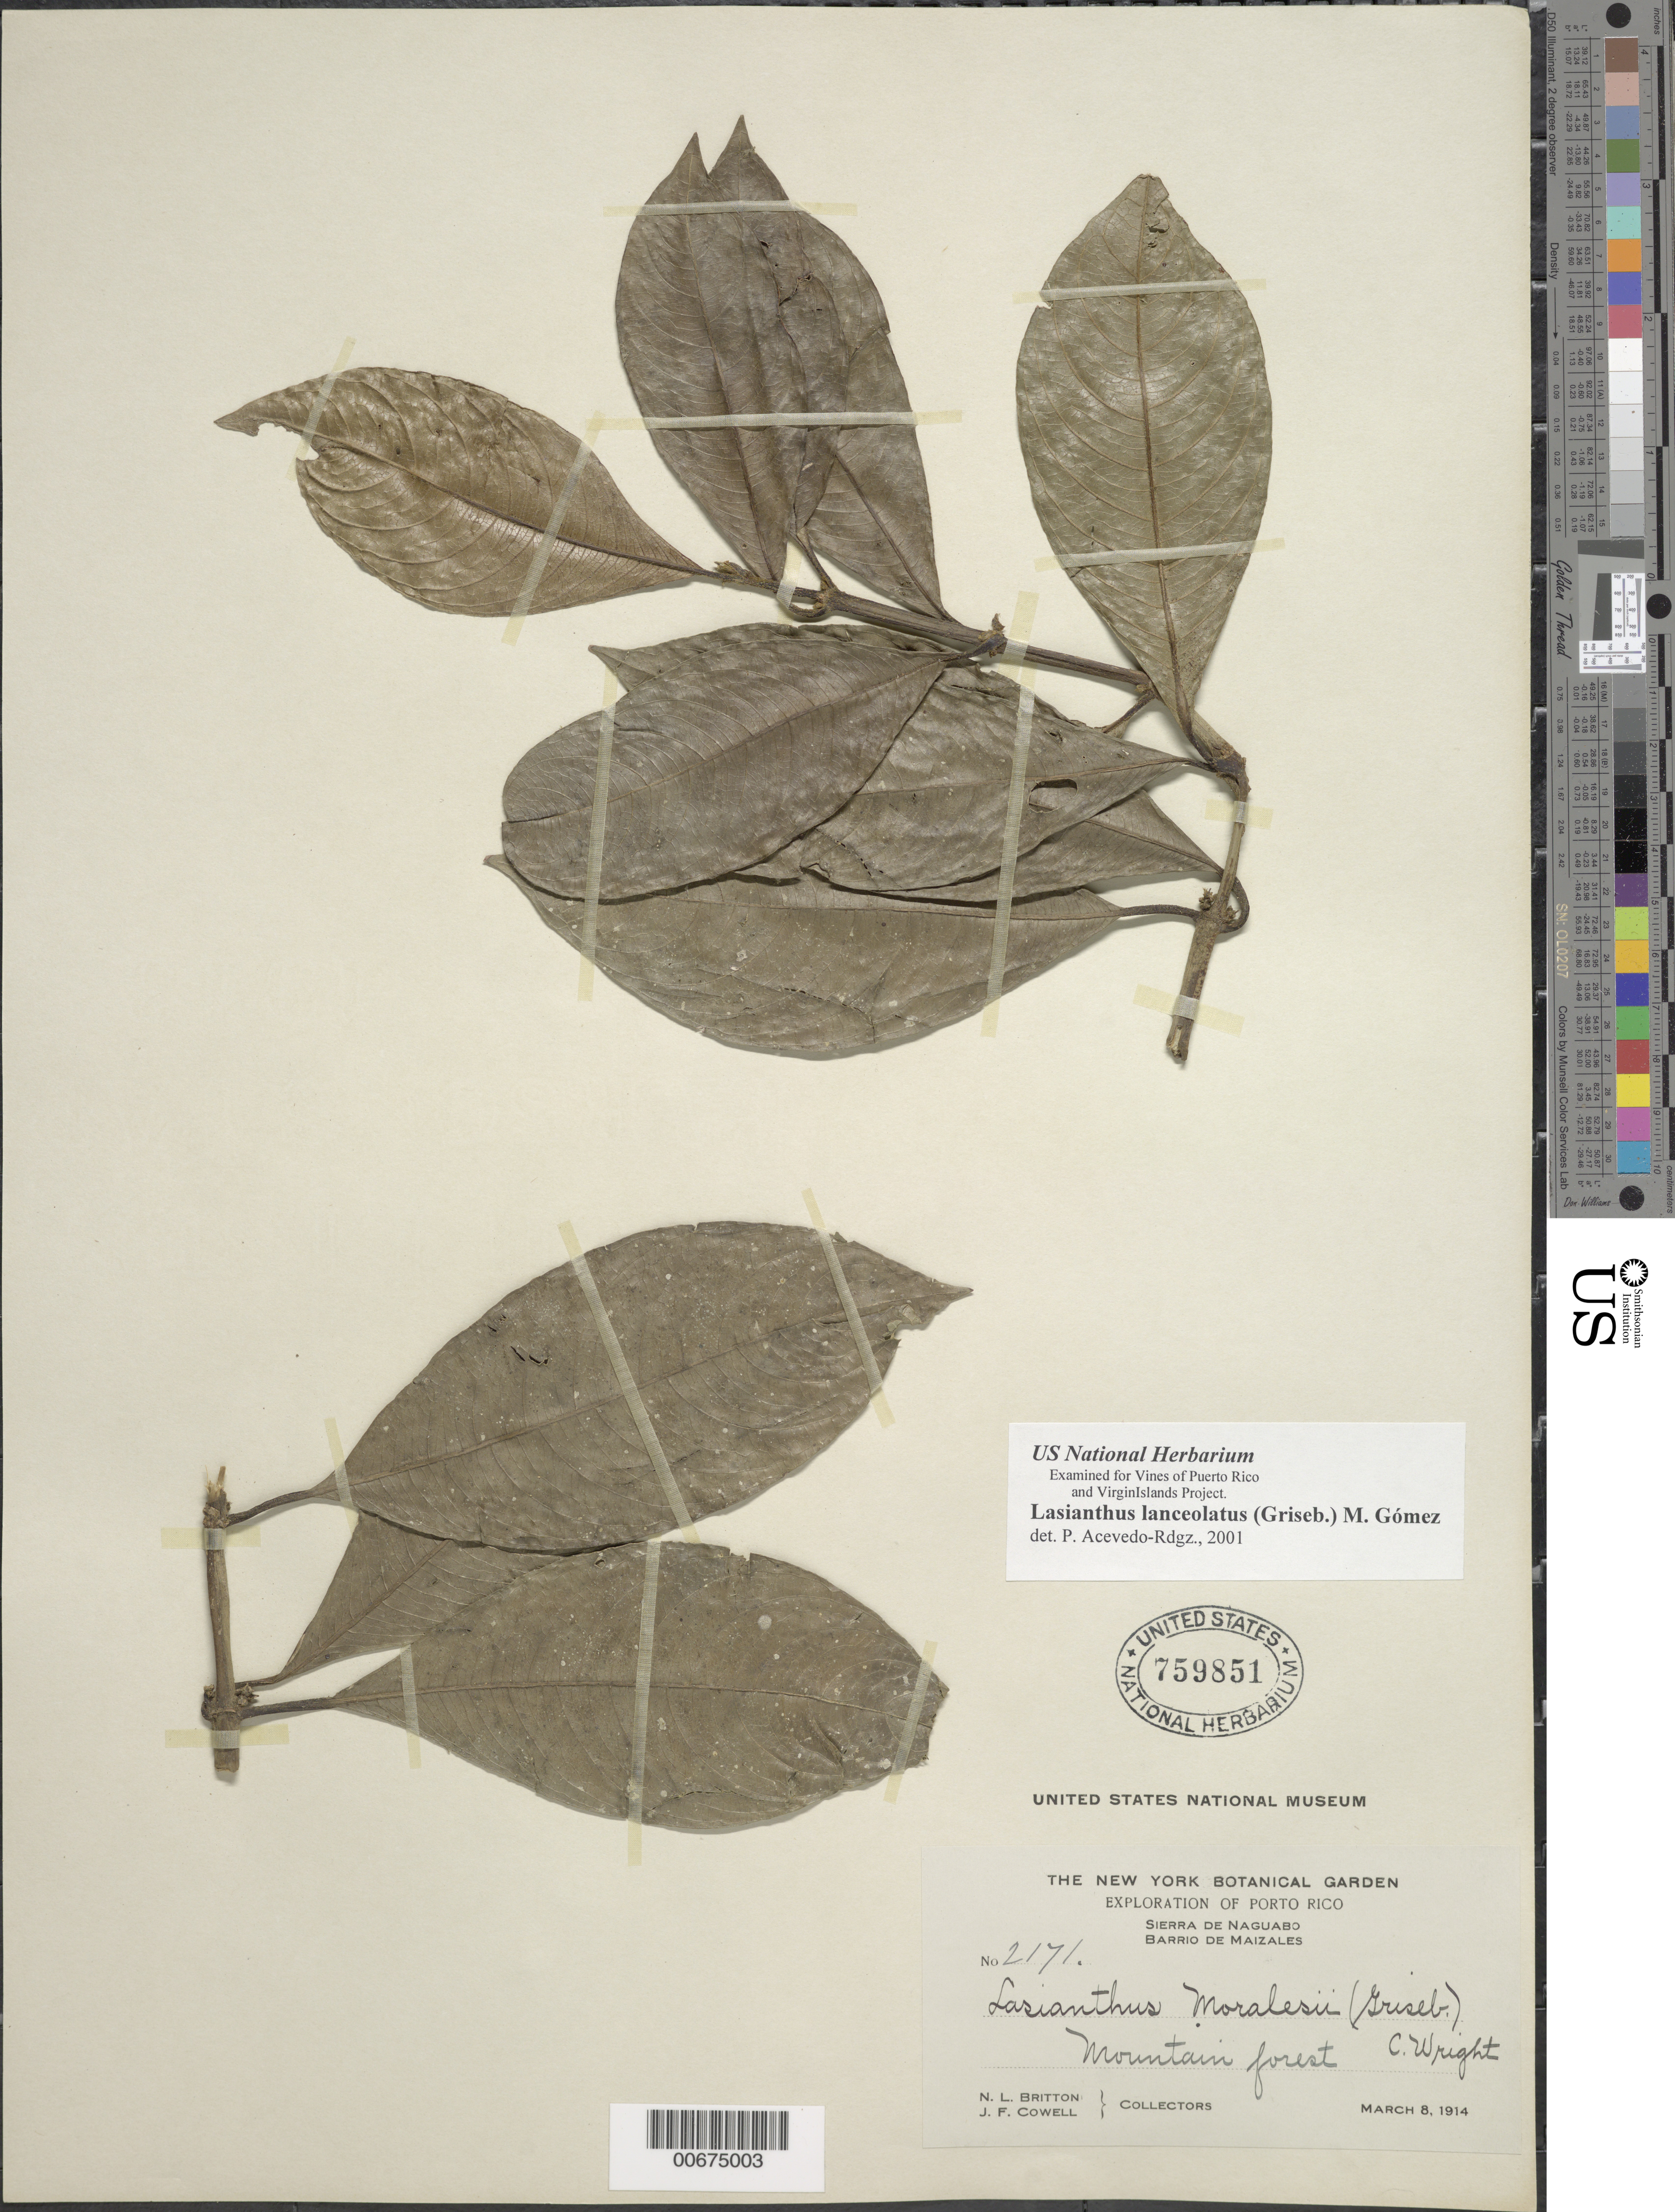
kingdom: Plantae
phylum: Tracheophyta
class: Magnoliopsida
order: Gentianales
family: Rubiaceae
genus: Lasianthus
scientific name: Lasianthus lanceolatus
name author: (Griseb.) Urb.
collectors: N. Britton & J. F. Cowell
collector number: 2171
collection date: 1914-03-08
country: Puerto Rico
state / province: Naguabo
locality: Porto Rico, Sierra de Naguabo, Barrio de Maizales, Mountain Forest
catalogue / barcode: US 759851